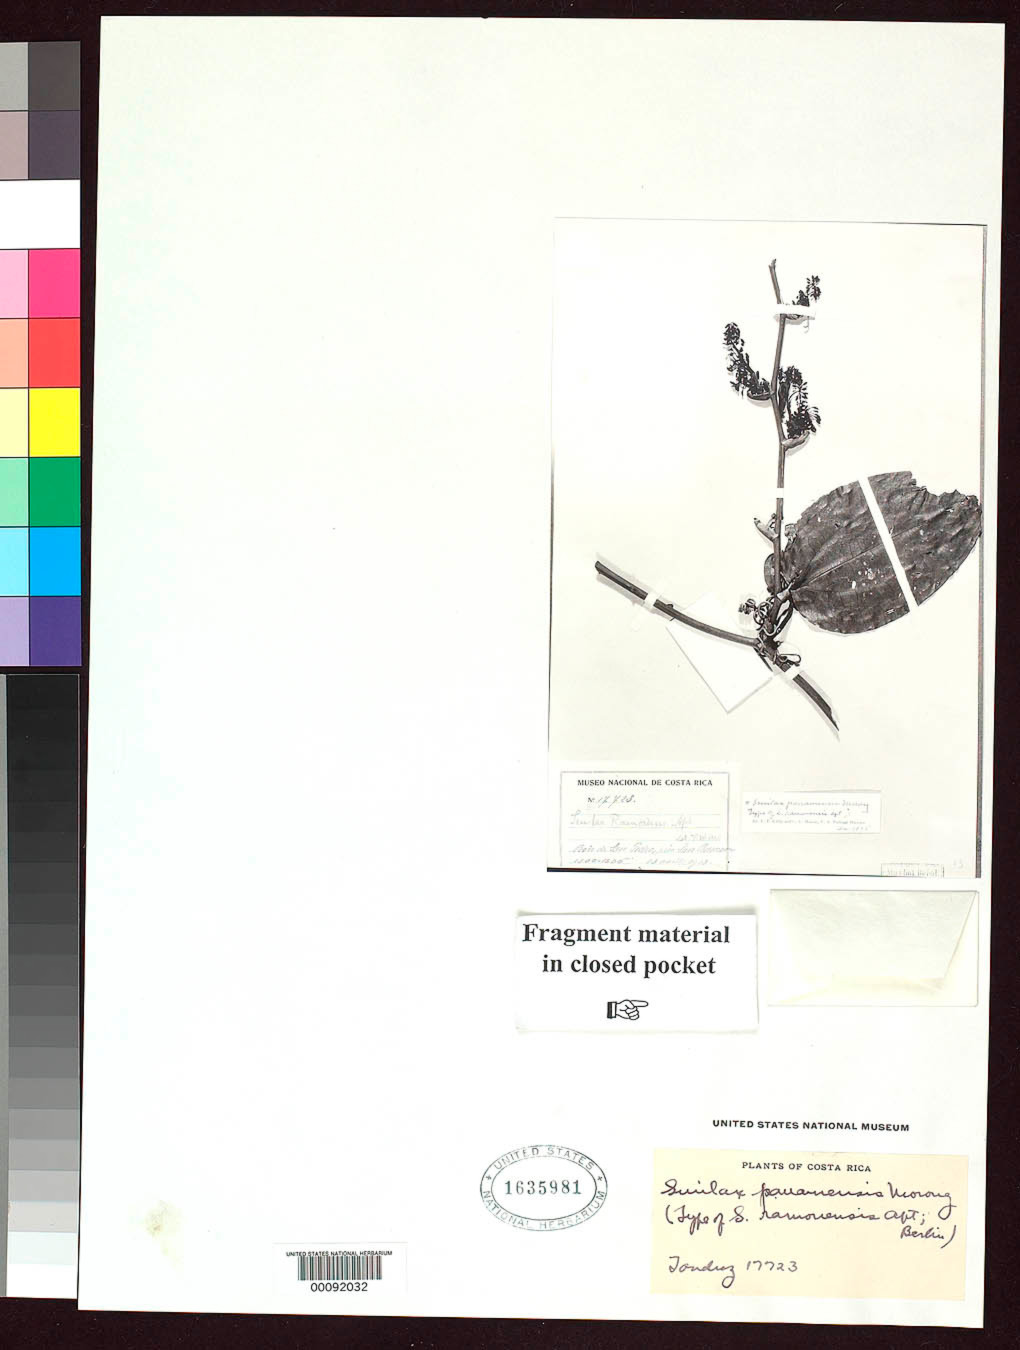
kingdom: Plantae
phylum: Tracheophyta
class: Liliopsida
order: Liliales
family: Smilacaceae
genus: Smilax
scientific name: Smilax ramonensis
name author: F.W. Apt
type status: Syntype Fragment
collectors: A. Tonduz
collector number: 17723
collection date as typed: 23 Apr 1913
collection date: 1913-04-23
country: Costa Rica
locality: Near San Ramon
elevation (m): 1400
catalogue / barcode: US 1635981